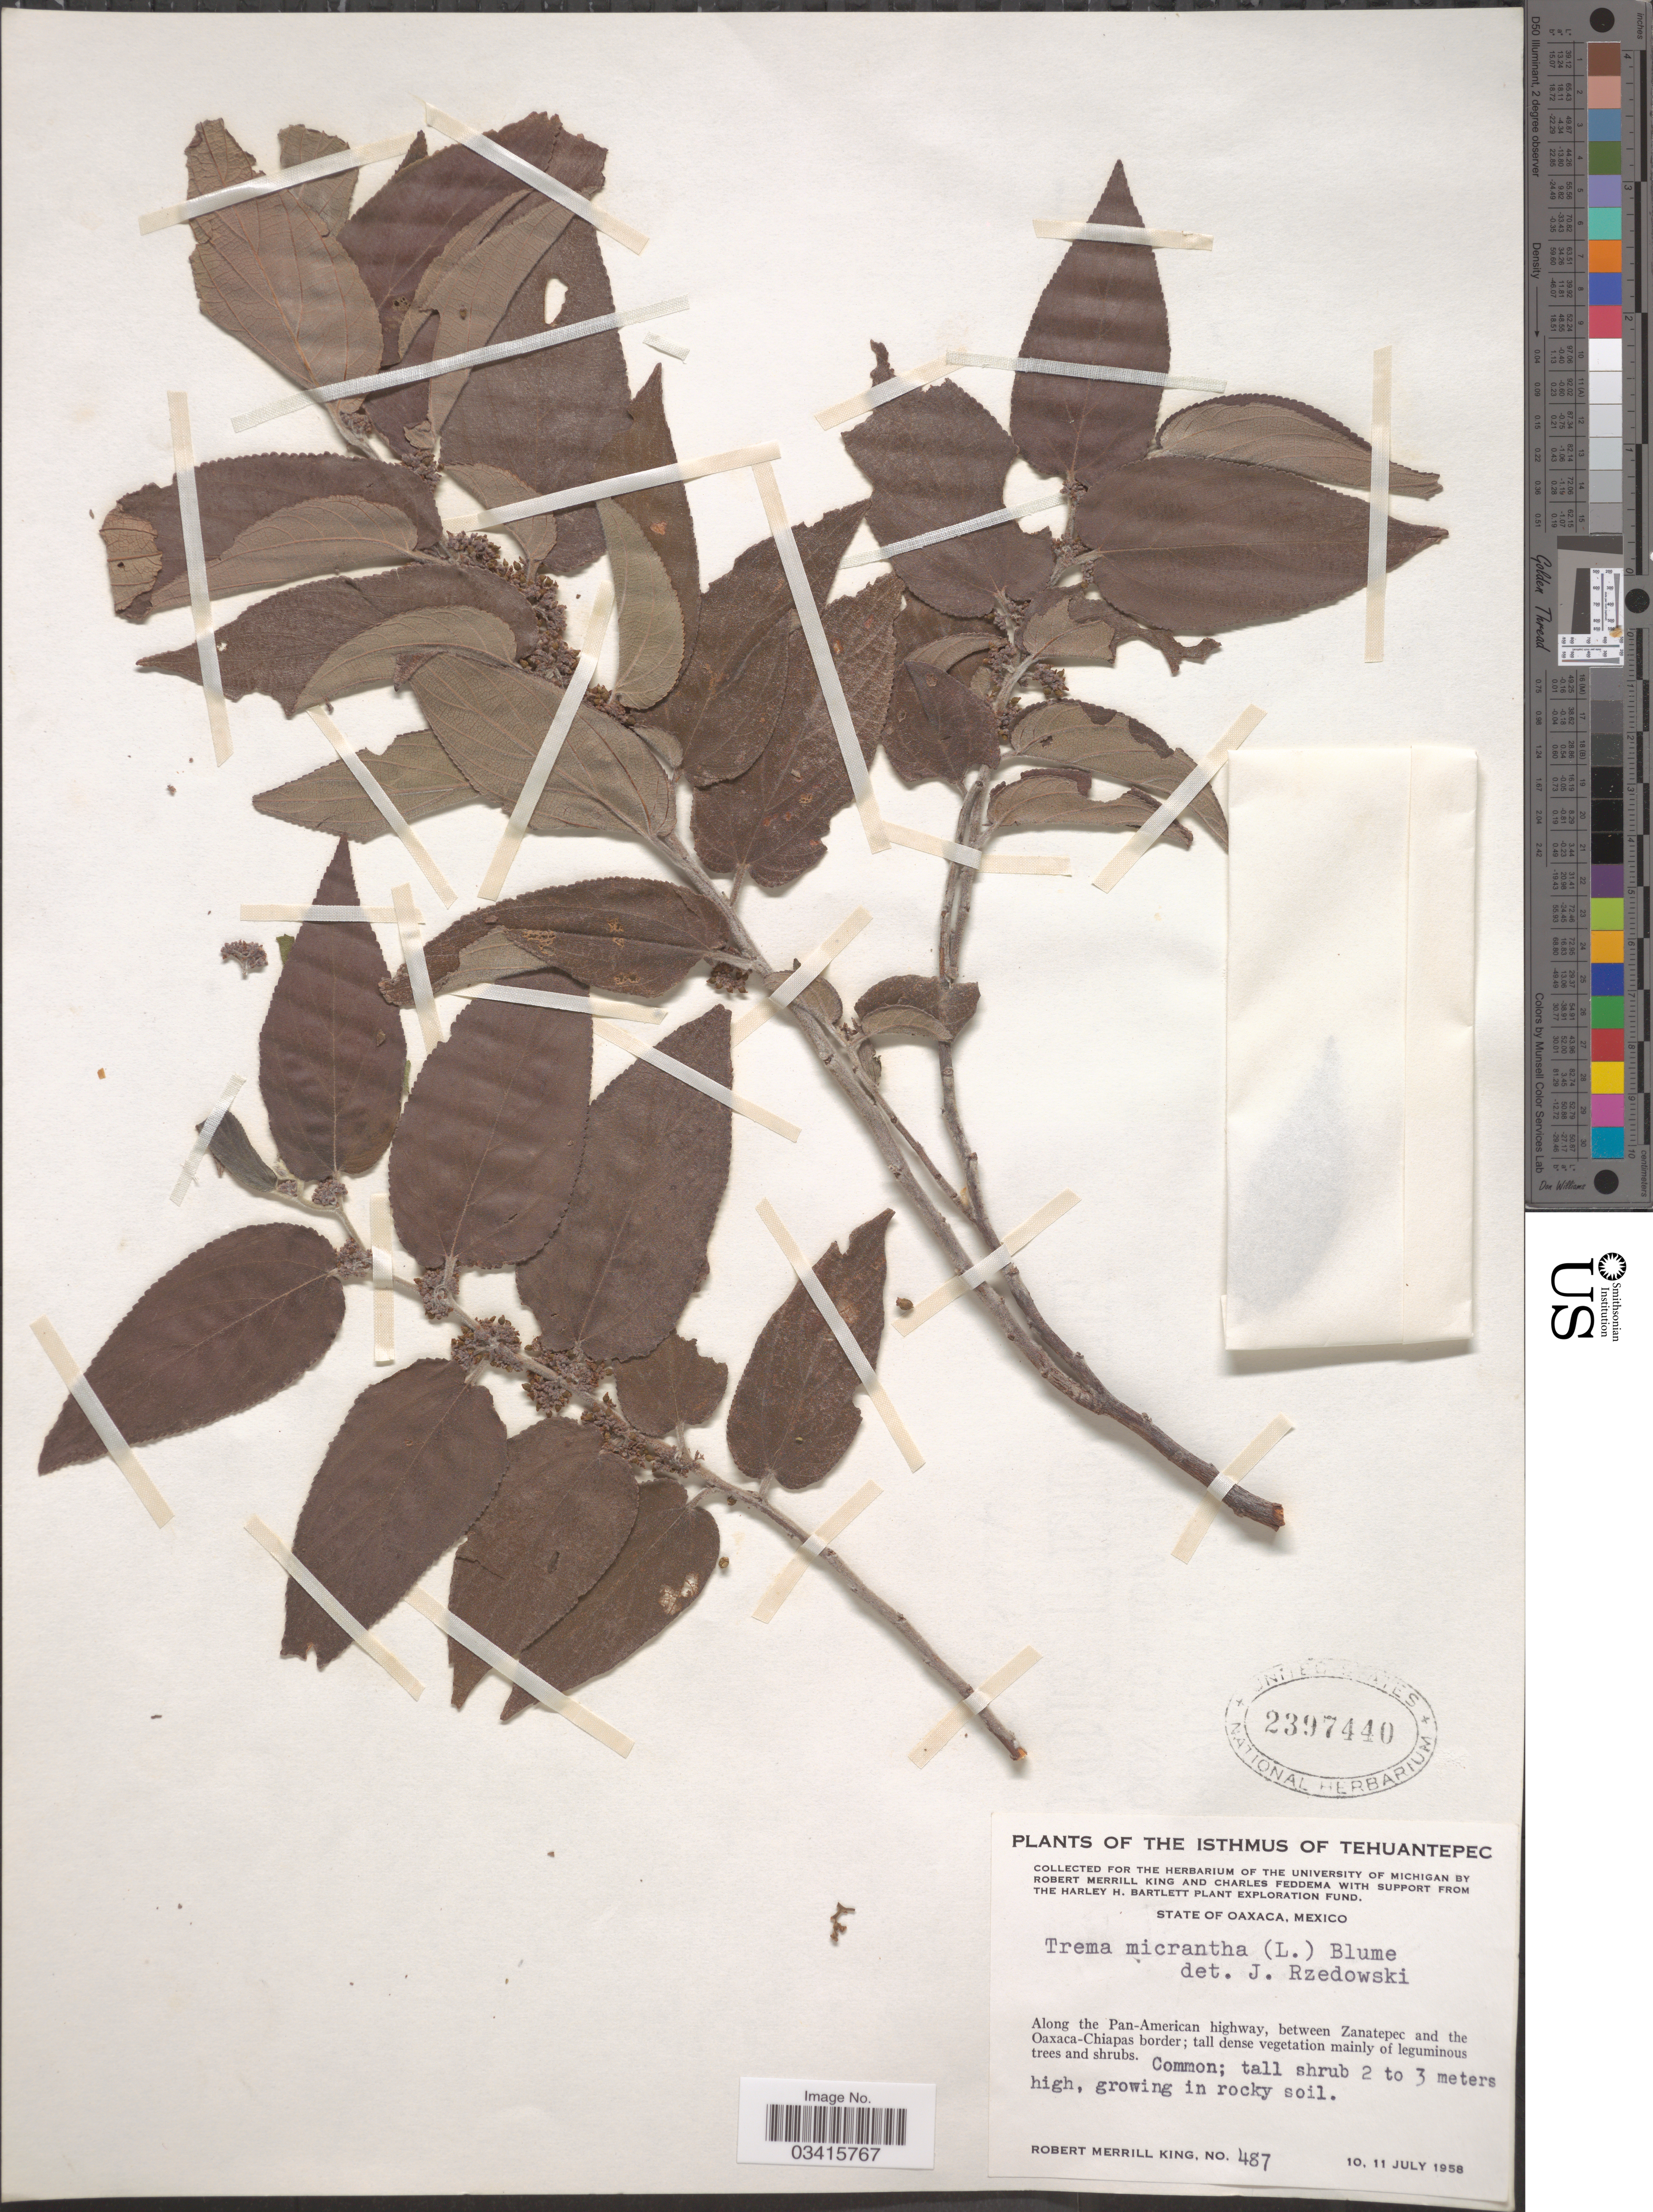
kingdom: Plantae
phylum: Tracheophyta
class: Magnoliopsida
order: Rosales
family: Cannabaceae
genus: Trema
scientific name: Trema micranthum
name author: (L.) Blume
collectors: R. M. King & C. Feddema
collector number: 487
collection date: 1958-07-10/1958-07-11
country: Mexico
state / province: Oaxaca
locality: The Isthmus of Tehuantepec. Along the Pan-American highway, between Zanatepec and the Oaxaca-Chiapas border.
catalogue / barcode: US 2397440